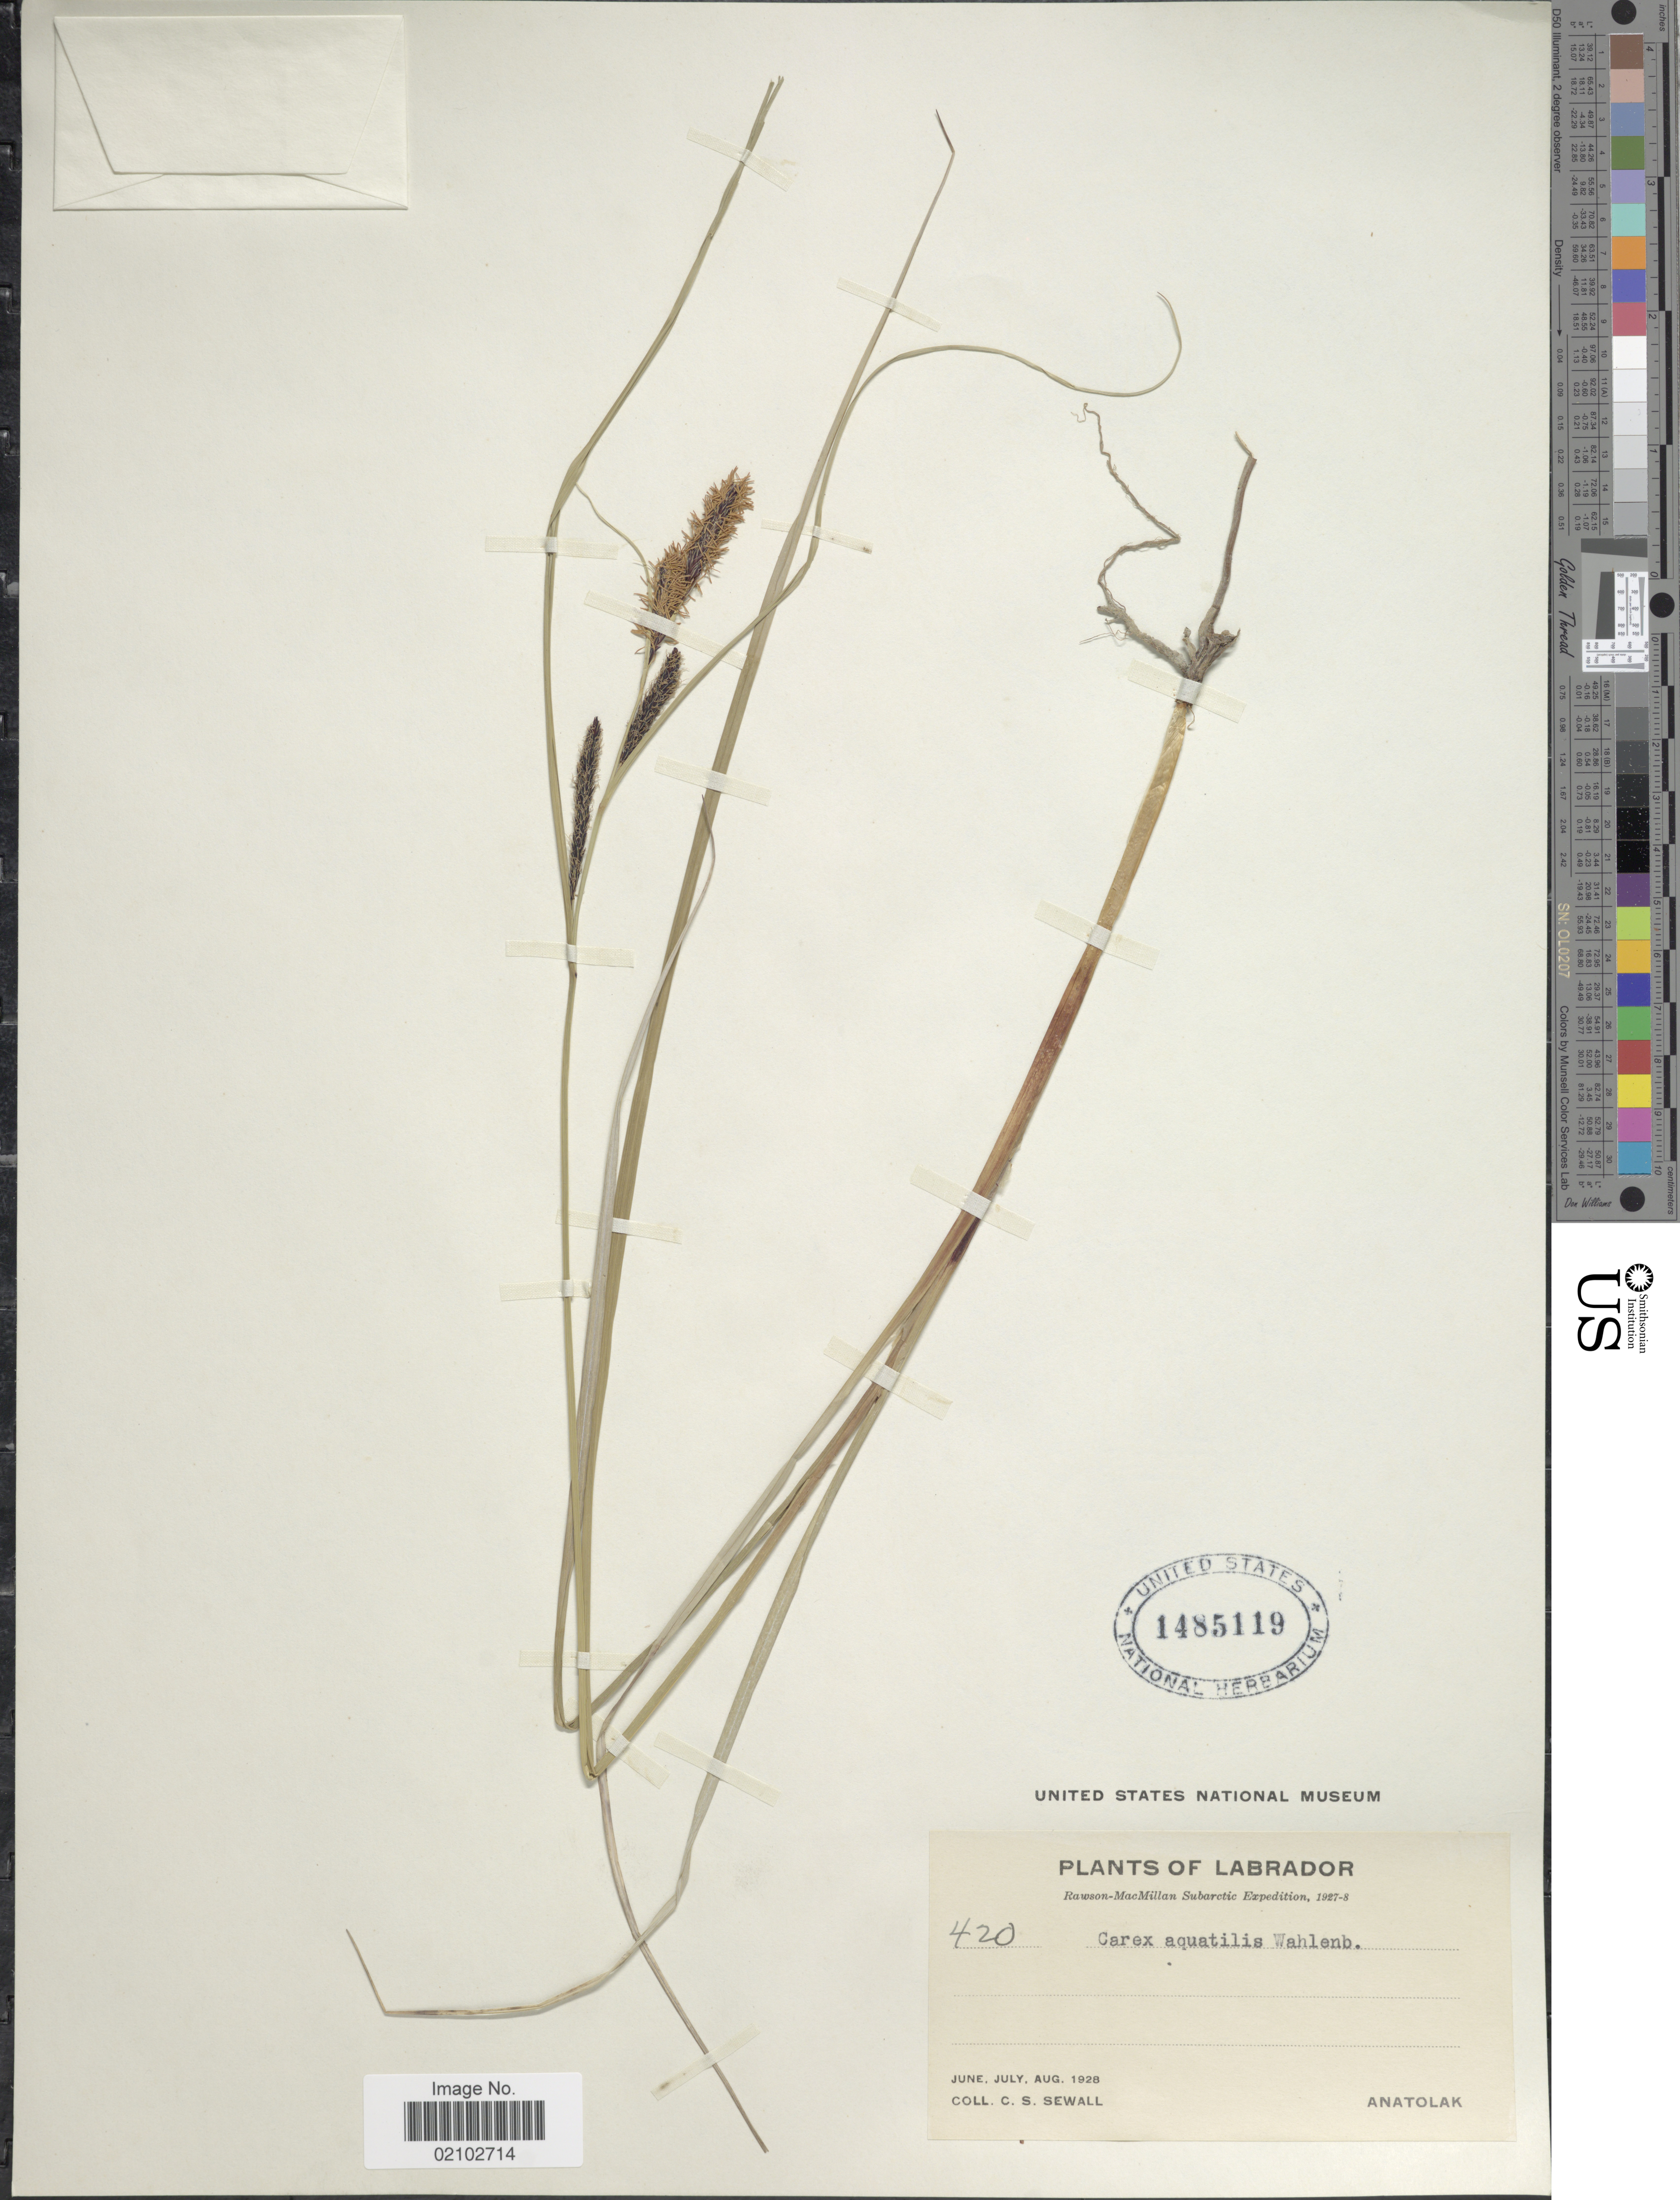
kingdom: Plantae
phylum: Tracheophyta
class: Liliopsida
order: Poales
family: Cyperaceae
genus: Carex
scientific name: Carex aquatilis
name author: Wahlenb.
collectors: C. Sewall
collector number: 420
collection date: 1928-06/1928-08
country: Canada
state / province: Newfoundland and Labrador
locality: Labrador, Anatolak.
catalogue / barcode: US 1485119